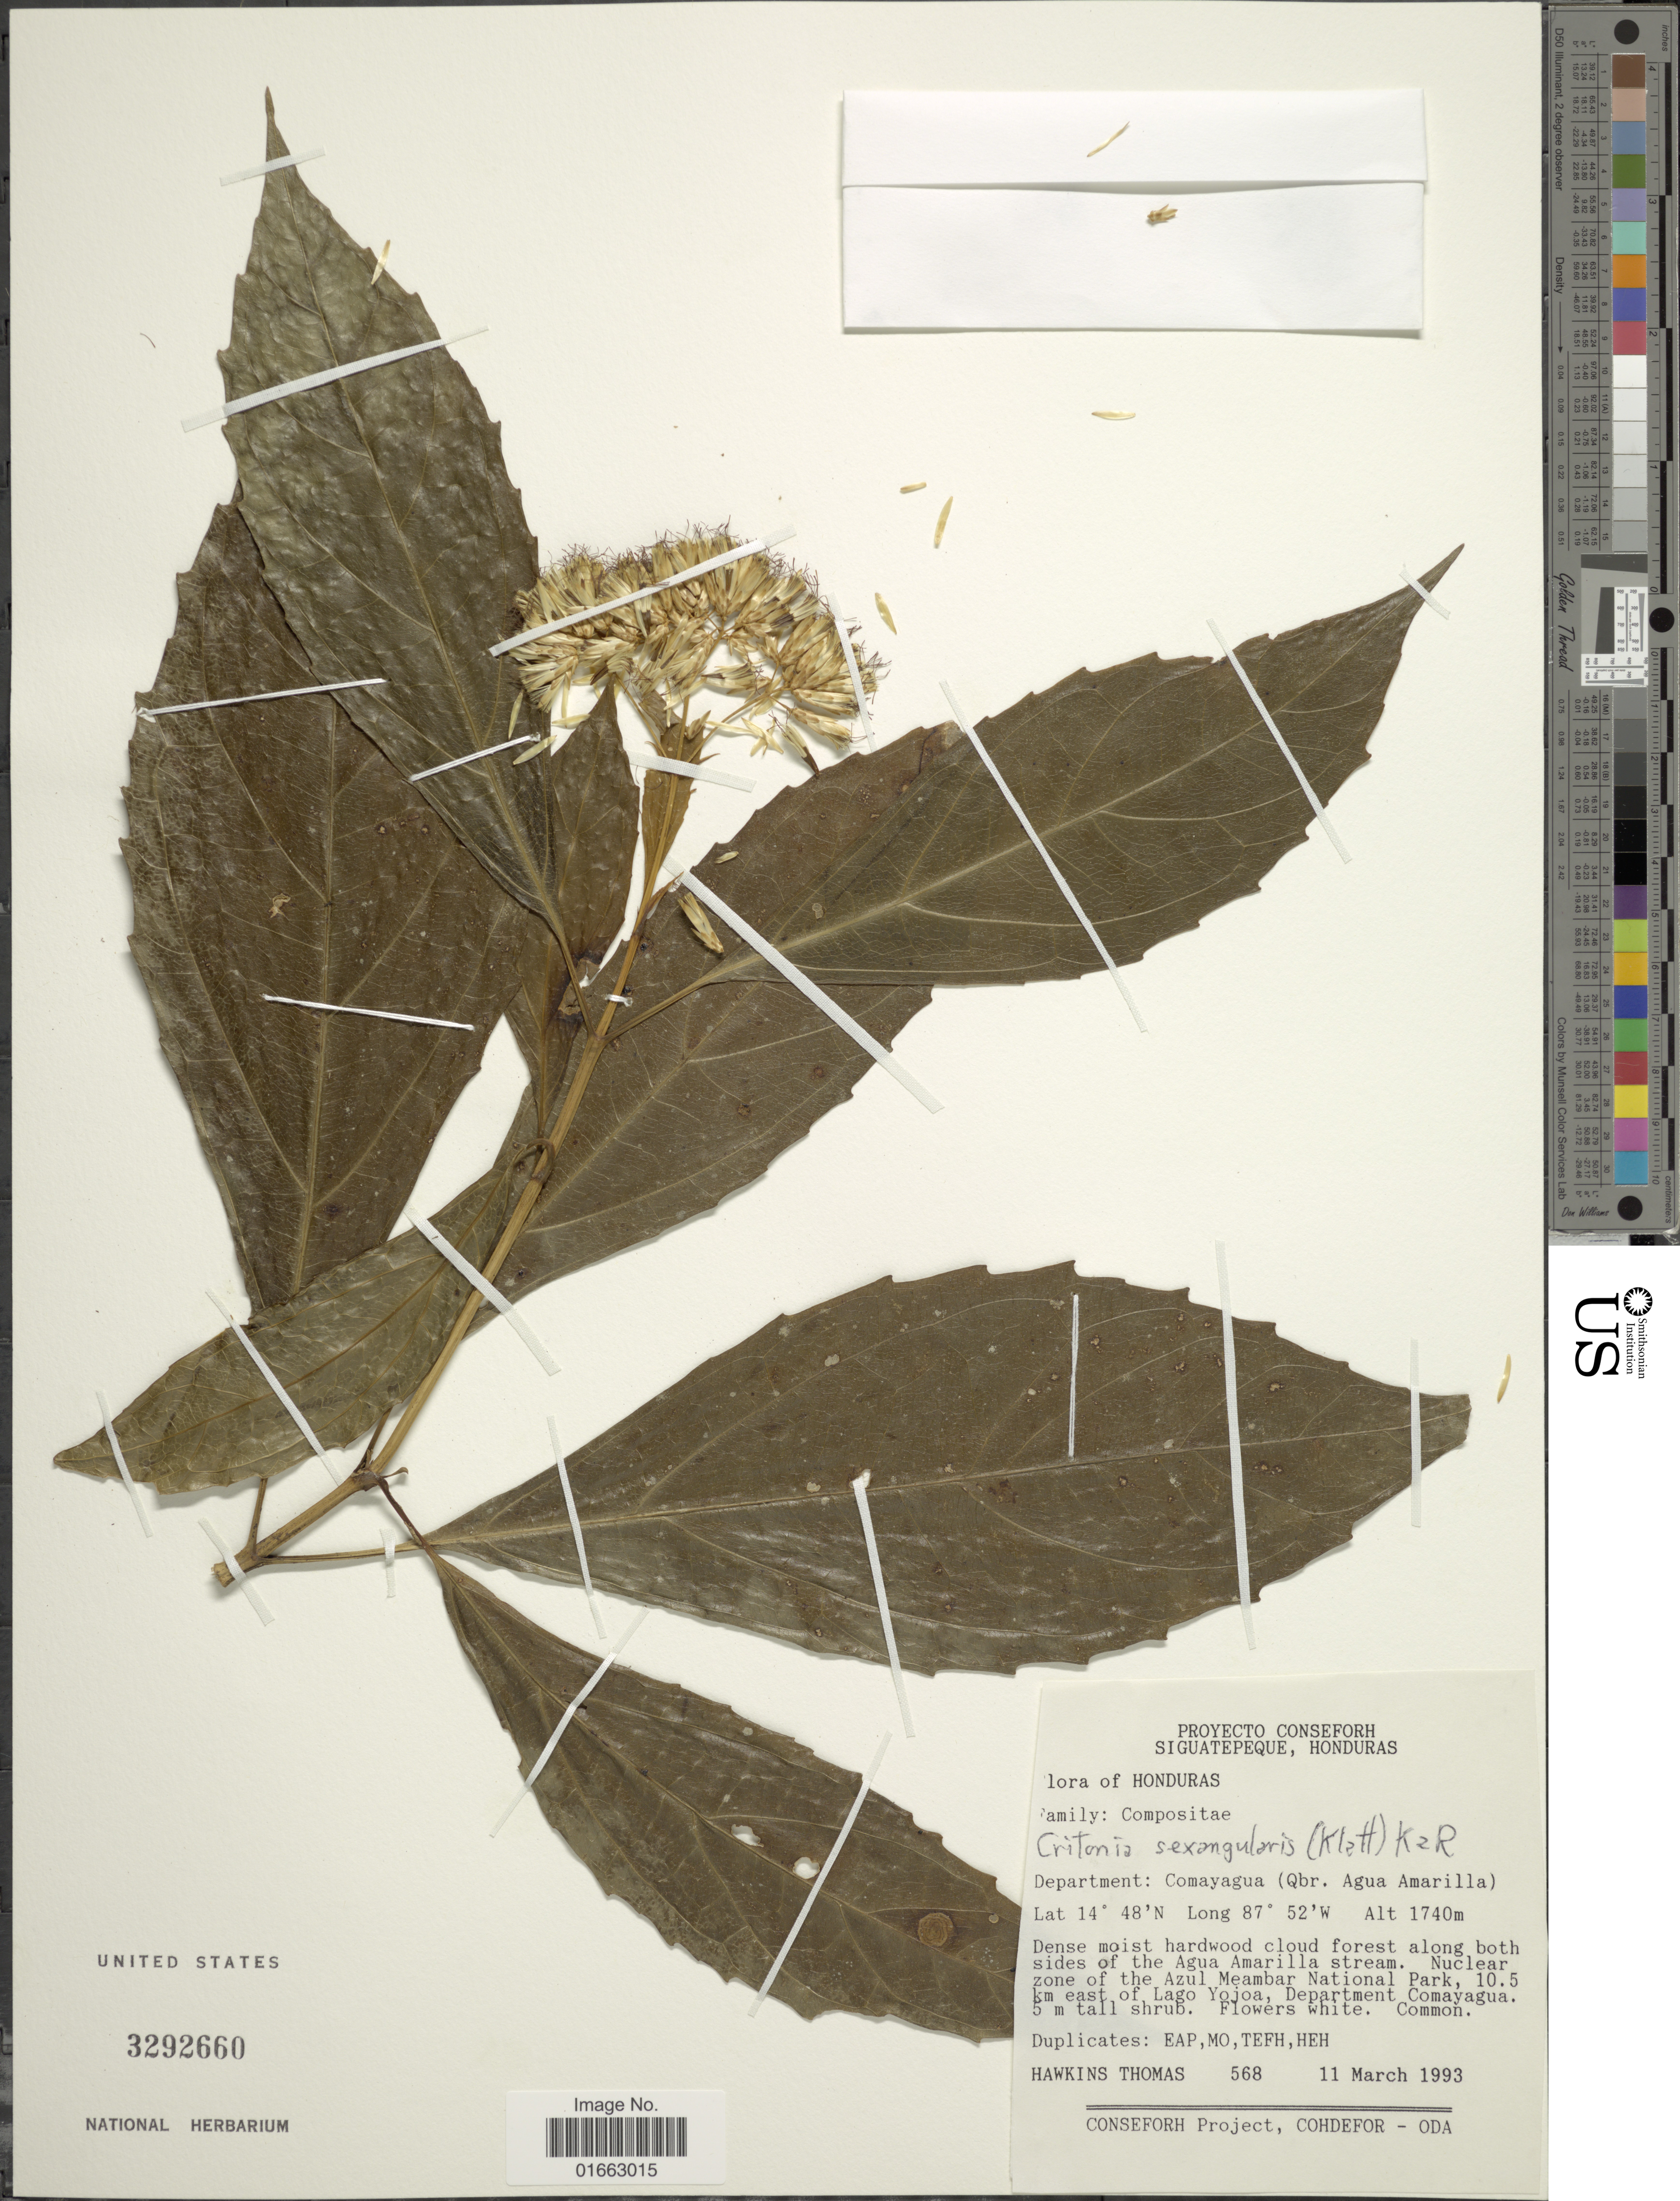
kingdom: Plantae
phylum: Tracheophyta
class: Magnoliopsida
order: Asterales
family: Asteraceae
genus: Critonia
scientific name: Critonia sexangularis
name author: (Klatt) R.M. King & H. Rob.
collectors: H. Thomas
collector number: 568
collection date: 1993-03-11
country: Honduras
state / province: Comayagua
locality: (Qbr. Agua Amarilla), dense moist hardwood cloud forest along both sides of the Agua Amarilla stream, Nuclear zone of the Azul Meambar National Park, 10.5 km east of Lago Yojoa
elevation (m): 1740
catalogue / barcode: US 3292660